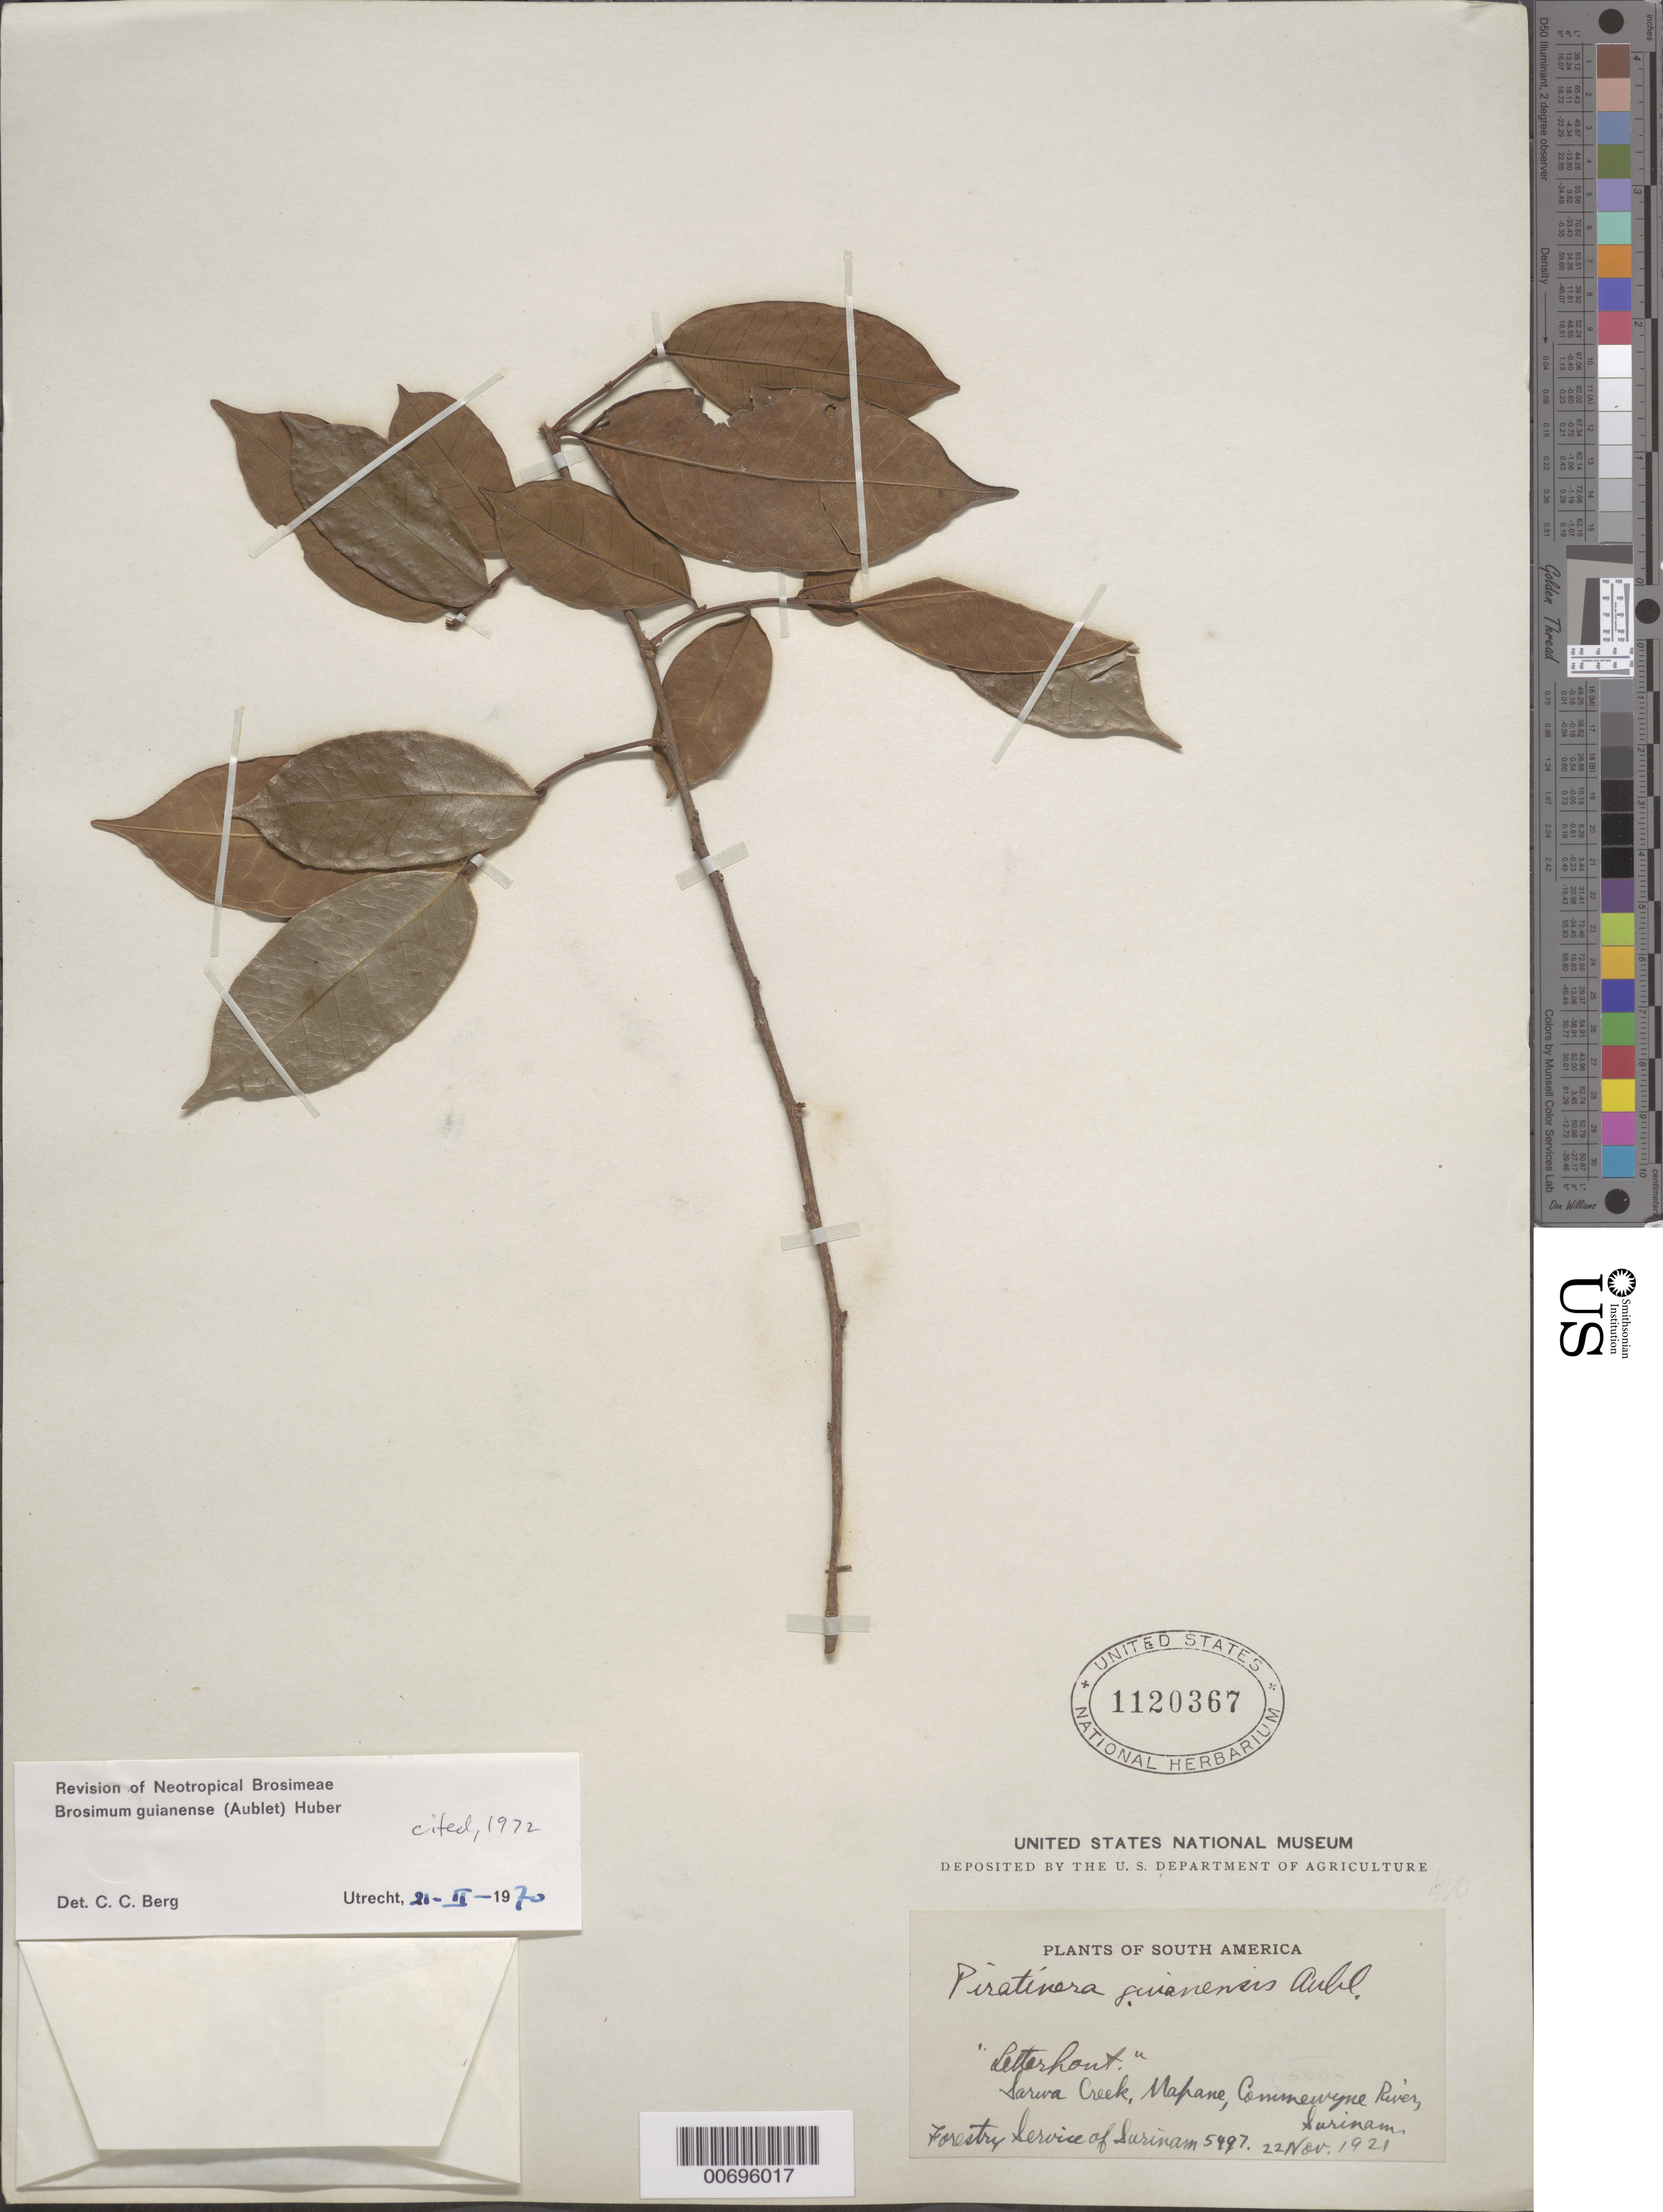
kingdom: Plantae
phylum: Tracheophyta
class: Magnoliopsida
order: Rosales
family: Moraceae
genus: Brosimum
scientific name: Brosimum guianense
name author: (Aubl.) Huber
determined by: Berg, C. C.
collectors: Forestry Bureau-Surinam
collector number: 5497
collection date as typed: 22-Nov-21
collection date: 1921-11-22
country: Suriname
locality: Sarwa Creek, Mapane, Commewyne R.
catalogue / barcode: US 1120367